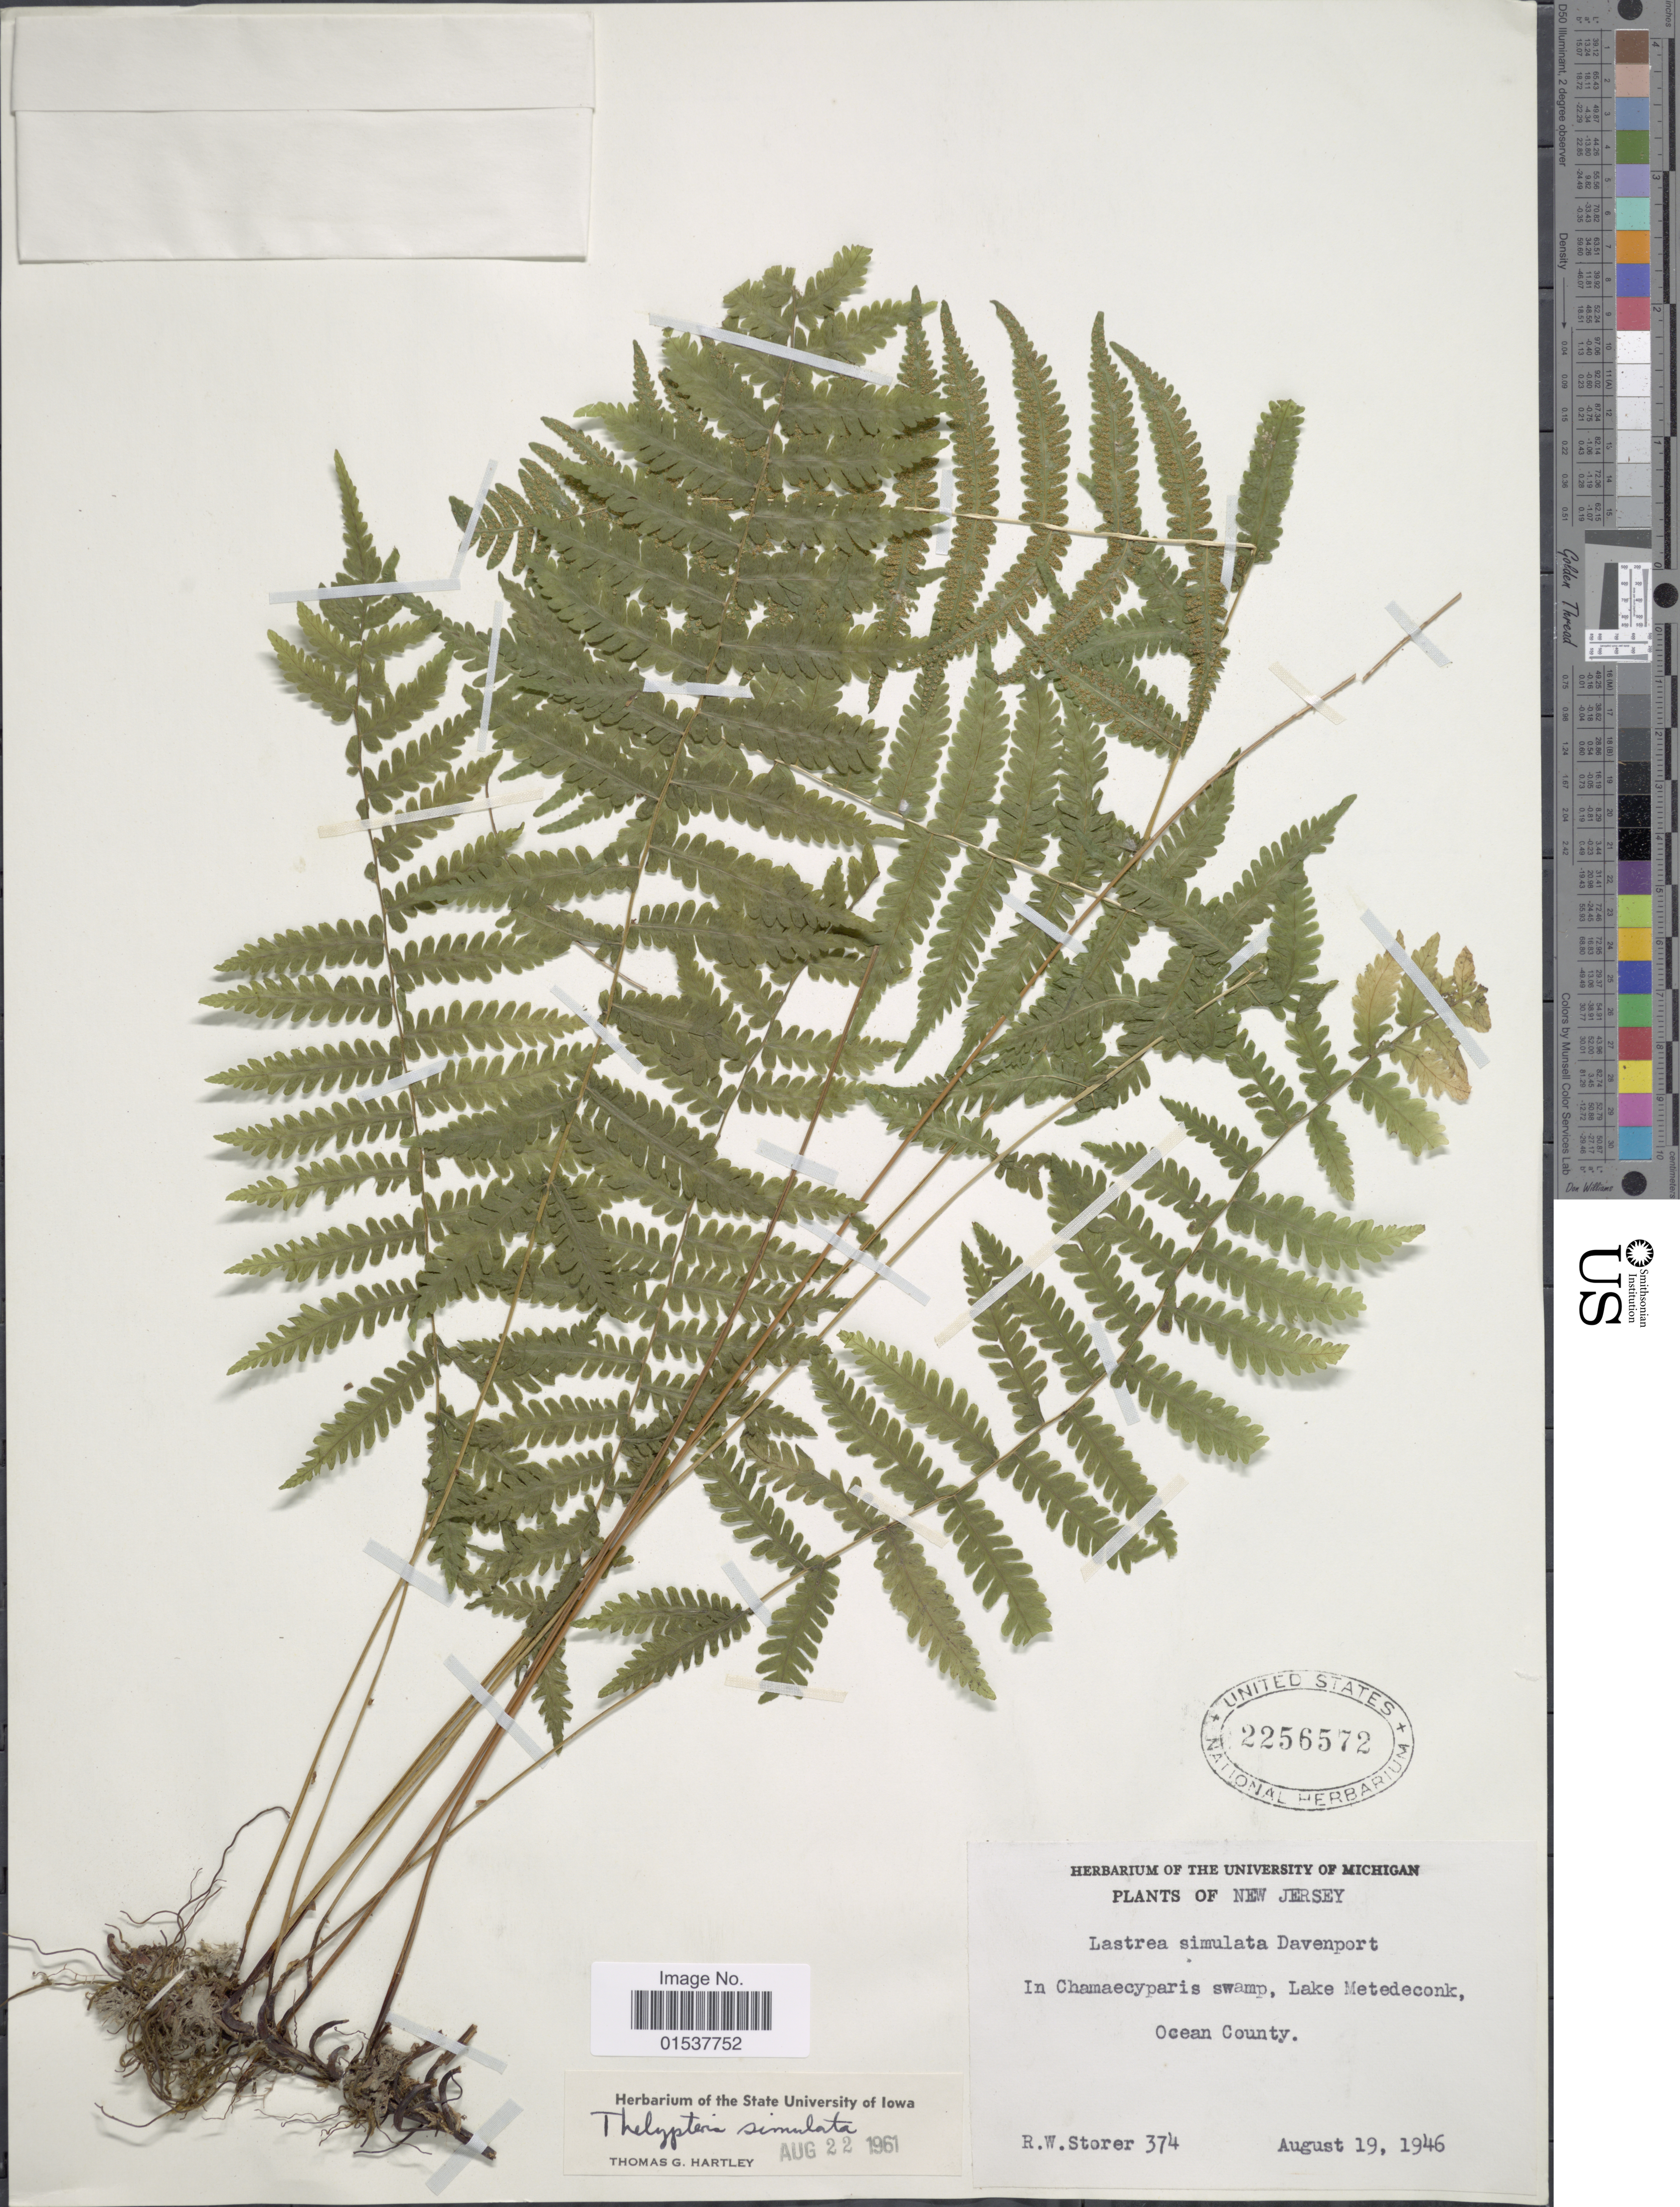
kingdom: Plantae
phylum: Tracheophyta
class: Polypodiopsida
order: Polypodiales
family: Thelypteridaceae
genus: Parathelypteris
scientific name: Parathelypteris simulata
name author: (Davenp.) Holttum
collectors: R. Storer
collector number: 374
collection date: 1946-08-19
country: United States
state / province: New Jersey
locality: In Chamaecyparis swamp, Lake Metedeconk, Ocean County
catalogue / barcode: US 2256572